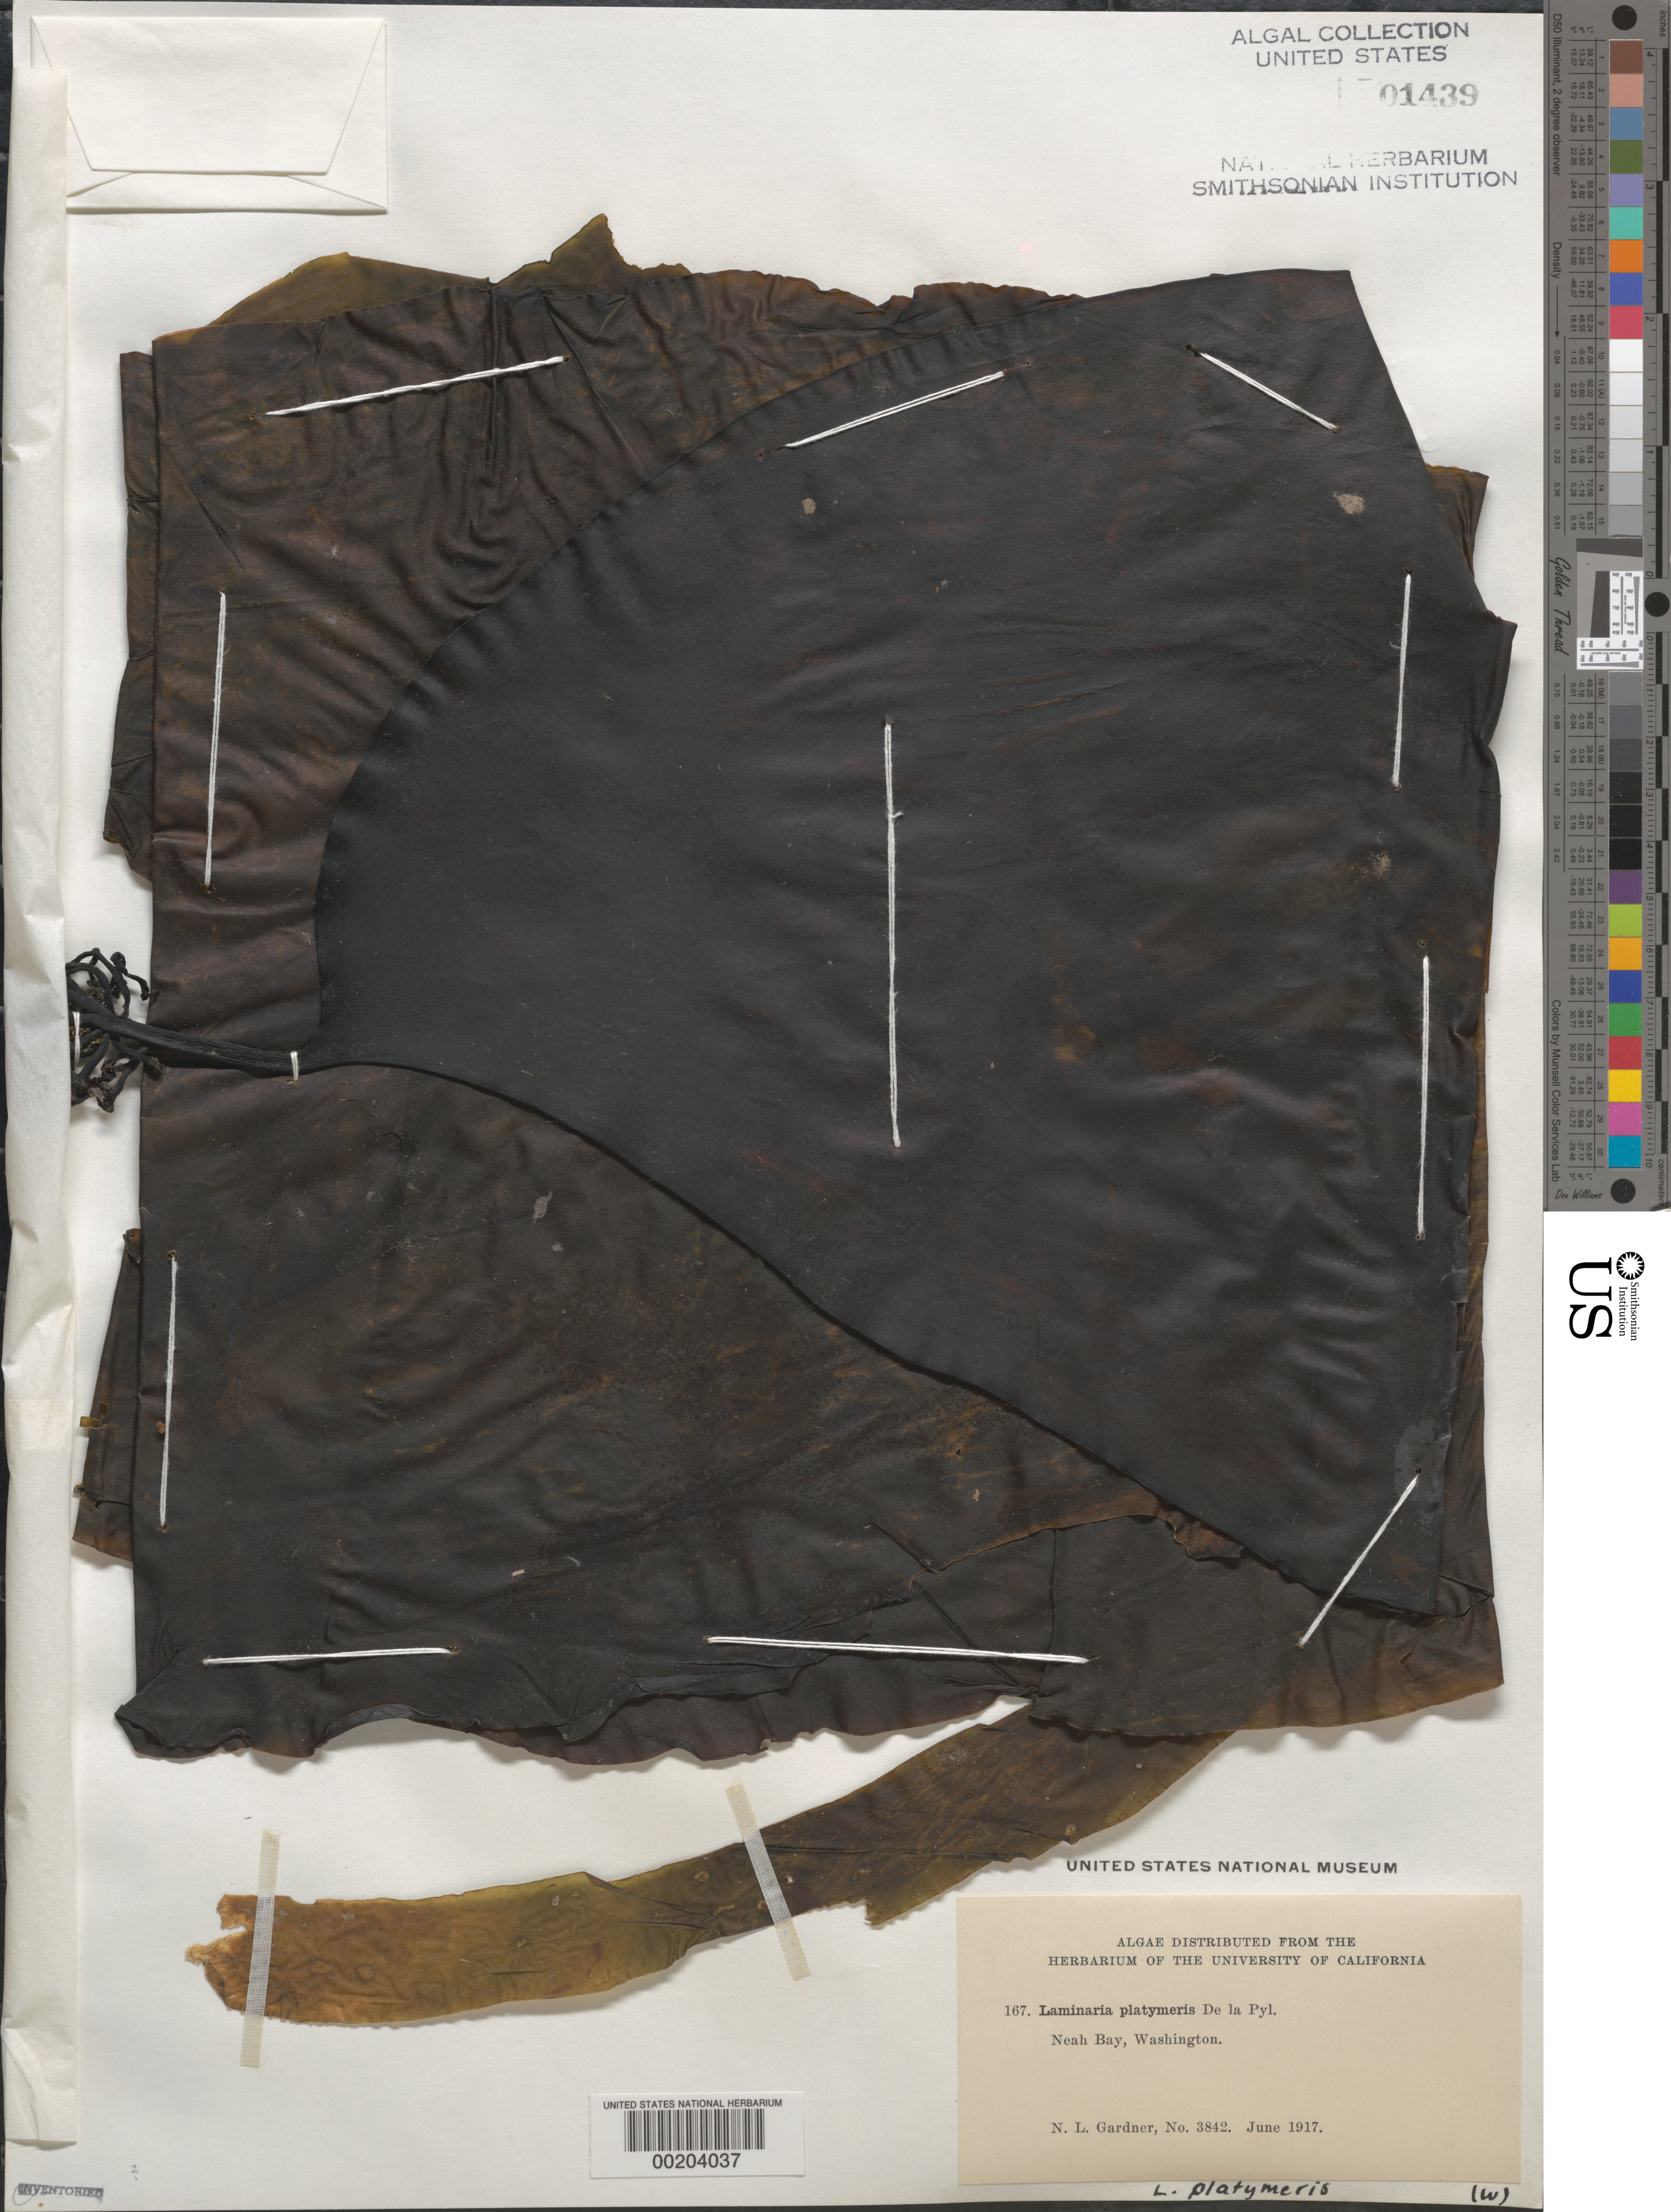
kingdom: Chromista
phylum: Ochrophyta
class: Phaeophyceae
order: Laminariales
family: Laminariaceae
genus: Laminaria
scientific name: Laminaria platymeris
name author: Bach. Pyl.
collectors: N. Gardner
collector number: NLG 3842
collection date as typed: Jun 1917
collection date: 1917-06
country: United States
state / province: Washington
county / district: Clallam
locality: Neah Bay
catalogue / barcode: US 1439